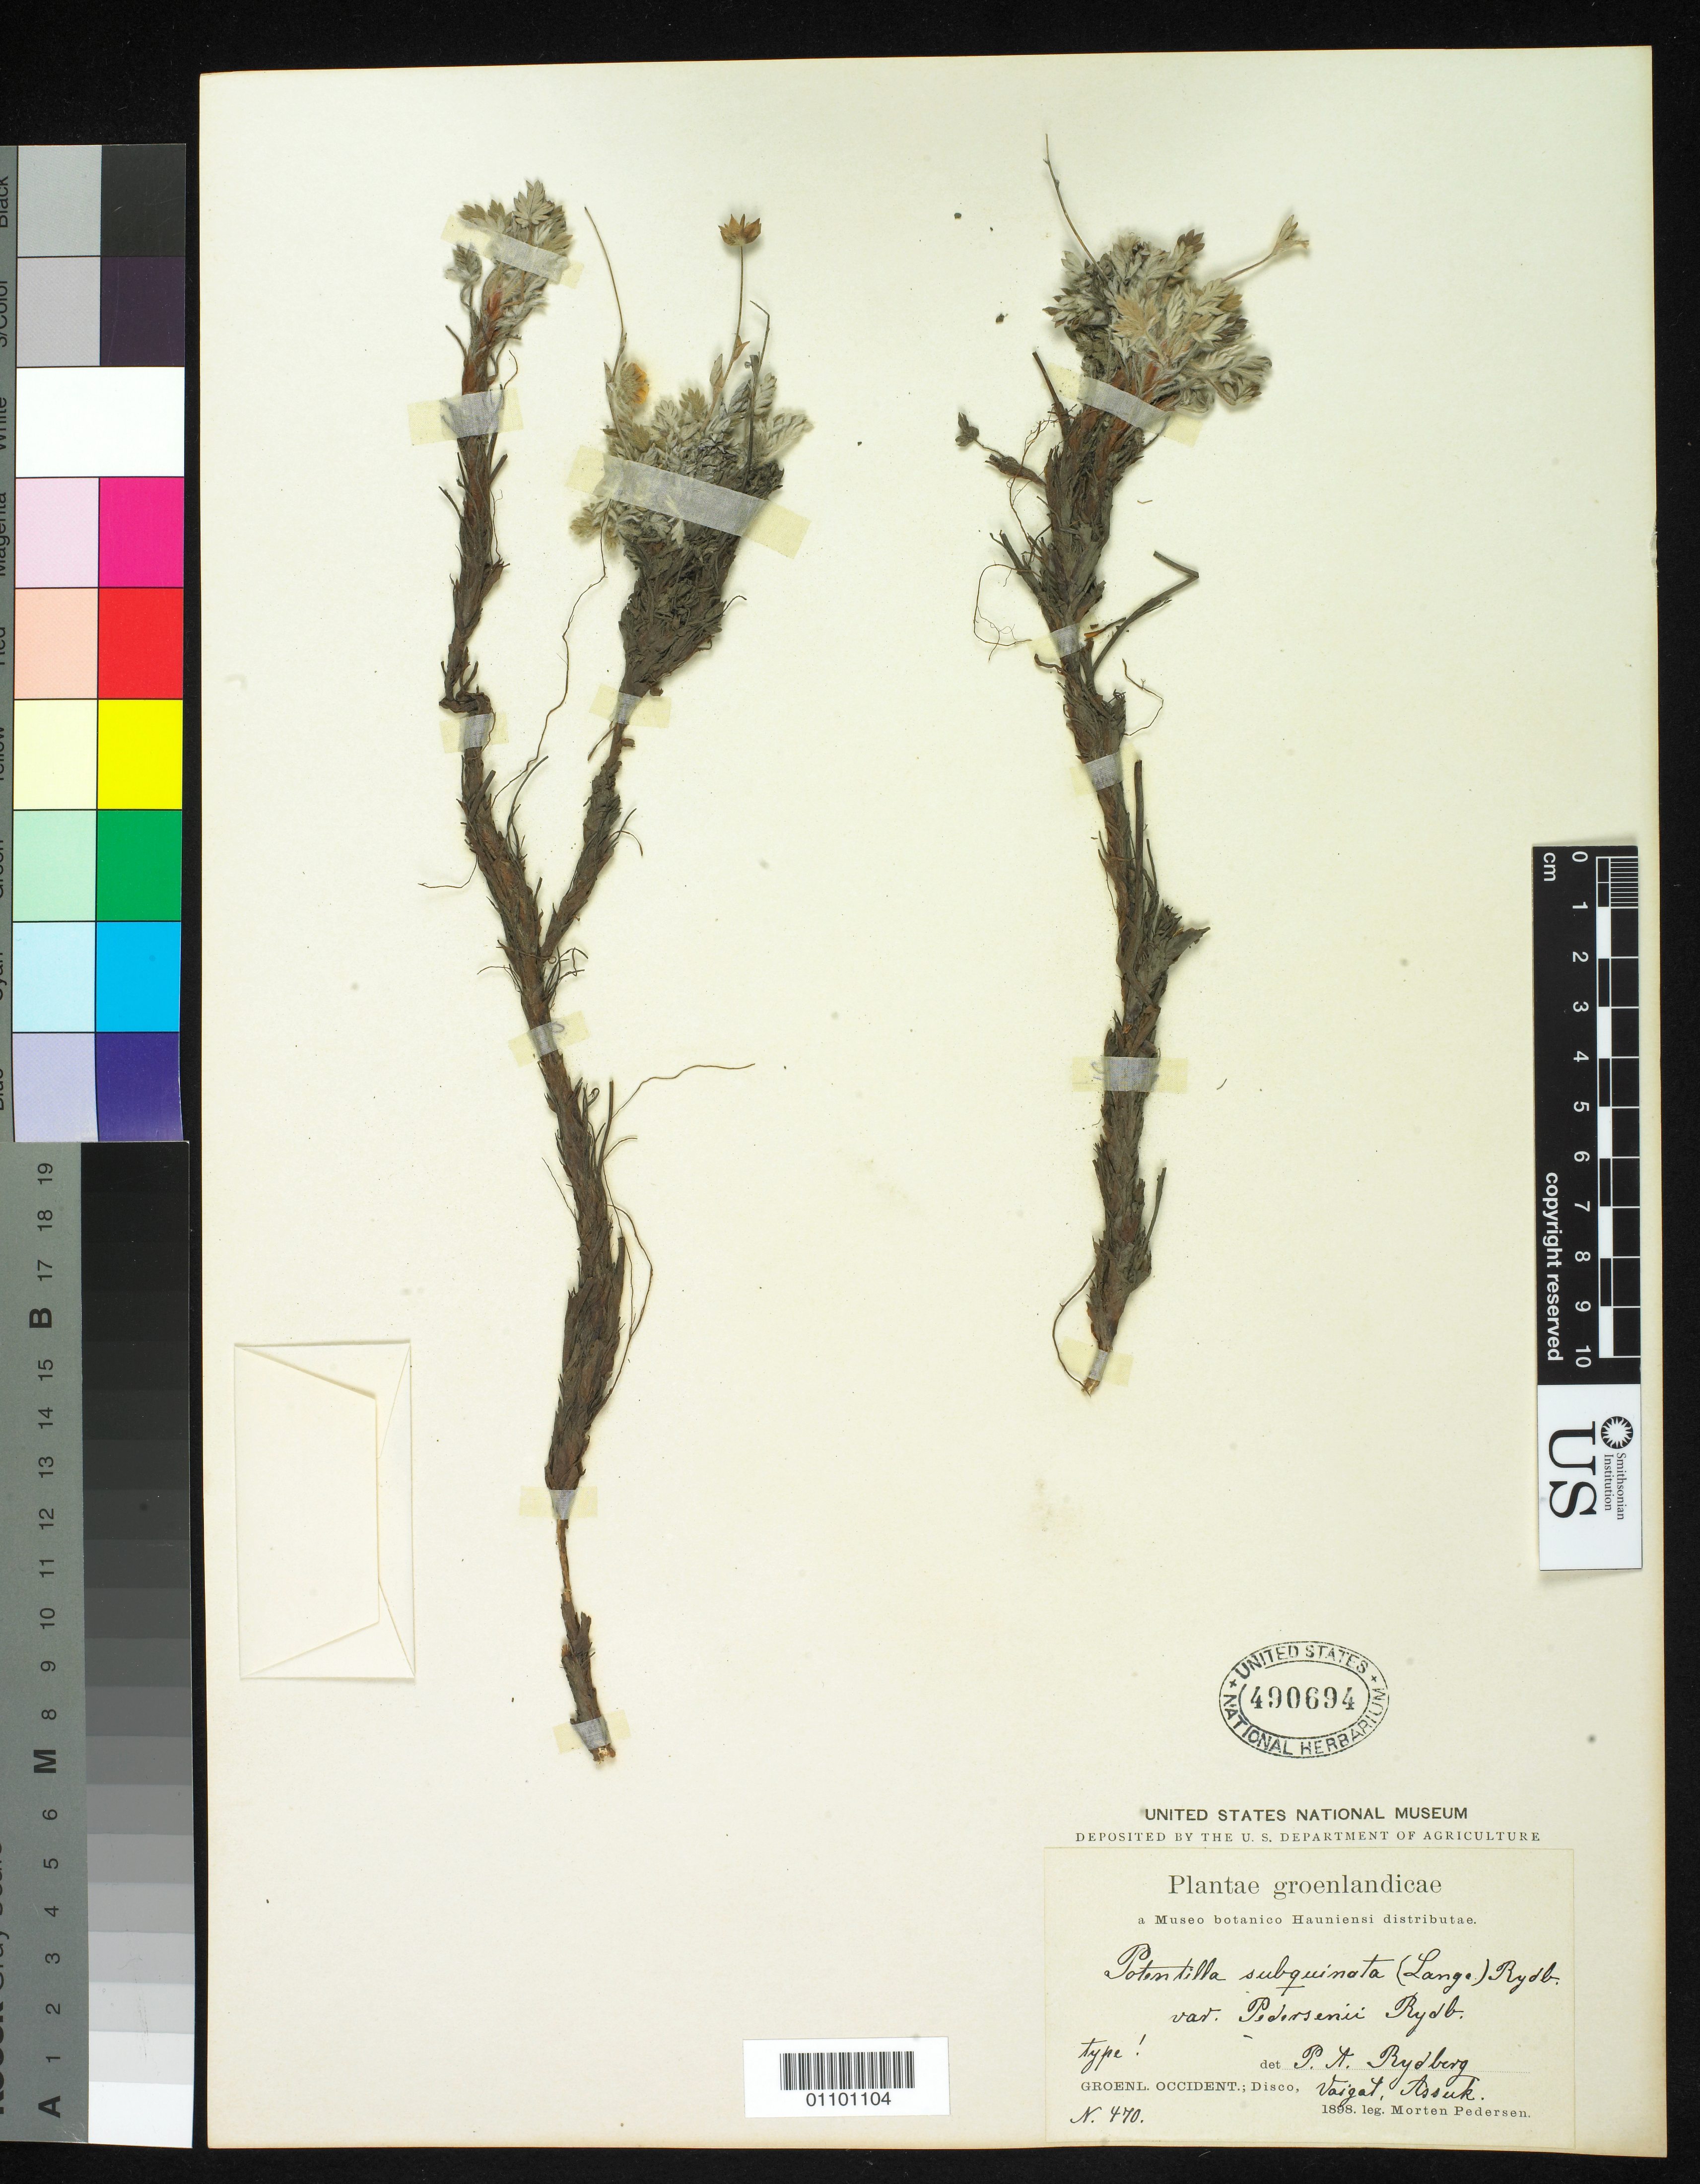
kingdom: Plantae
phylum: Tracheophyta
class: Magnoliopsida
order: Rosales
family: Rosaceae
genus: Potentilla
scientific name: Potentilla subquinata var. pedersenii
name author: Rydb.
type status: Isotype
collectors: M. Pedersen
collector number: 470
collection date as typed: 16 Aug 1898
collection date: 1898-08-16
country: Greenland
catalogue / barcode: US 490694